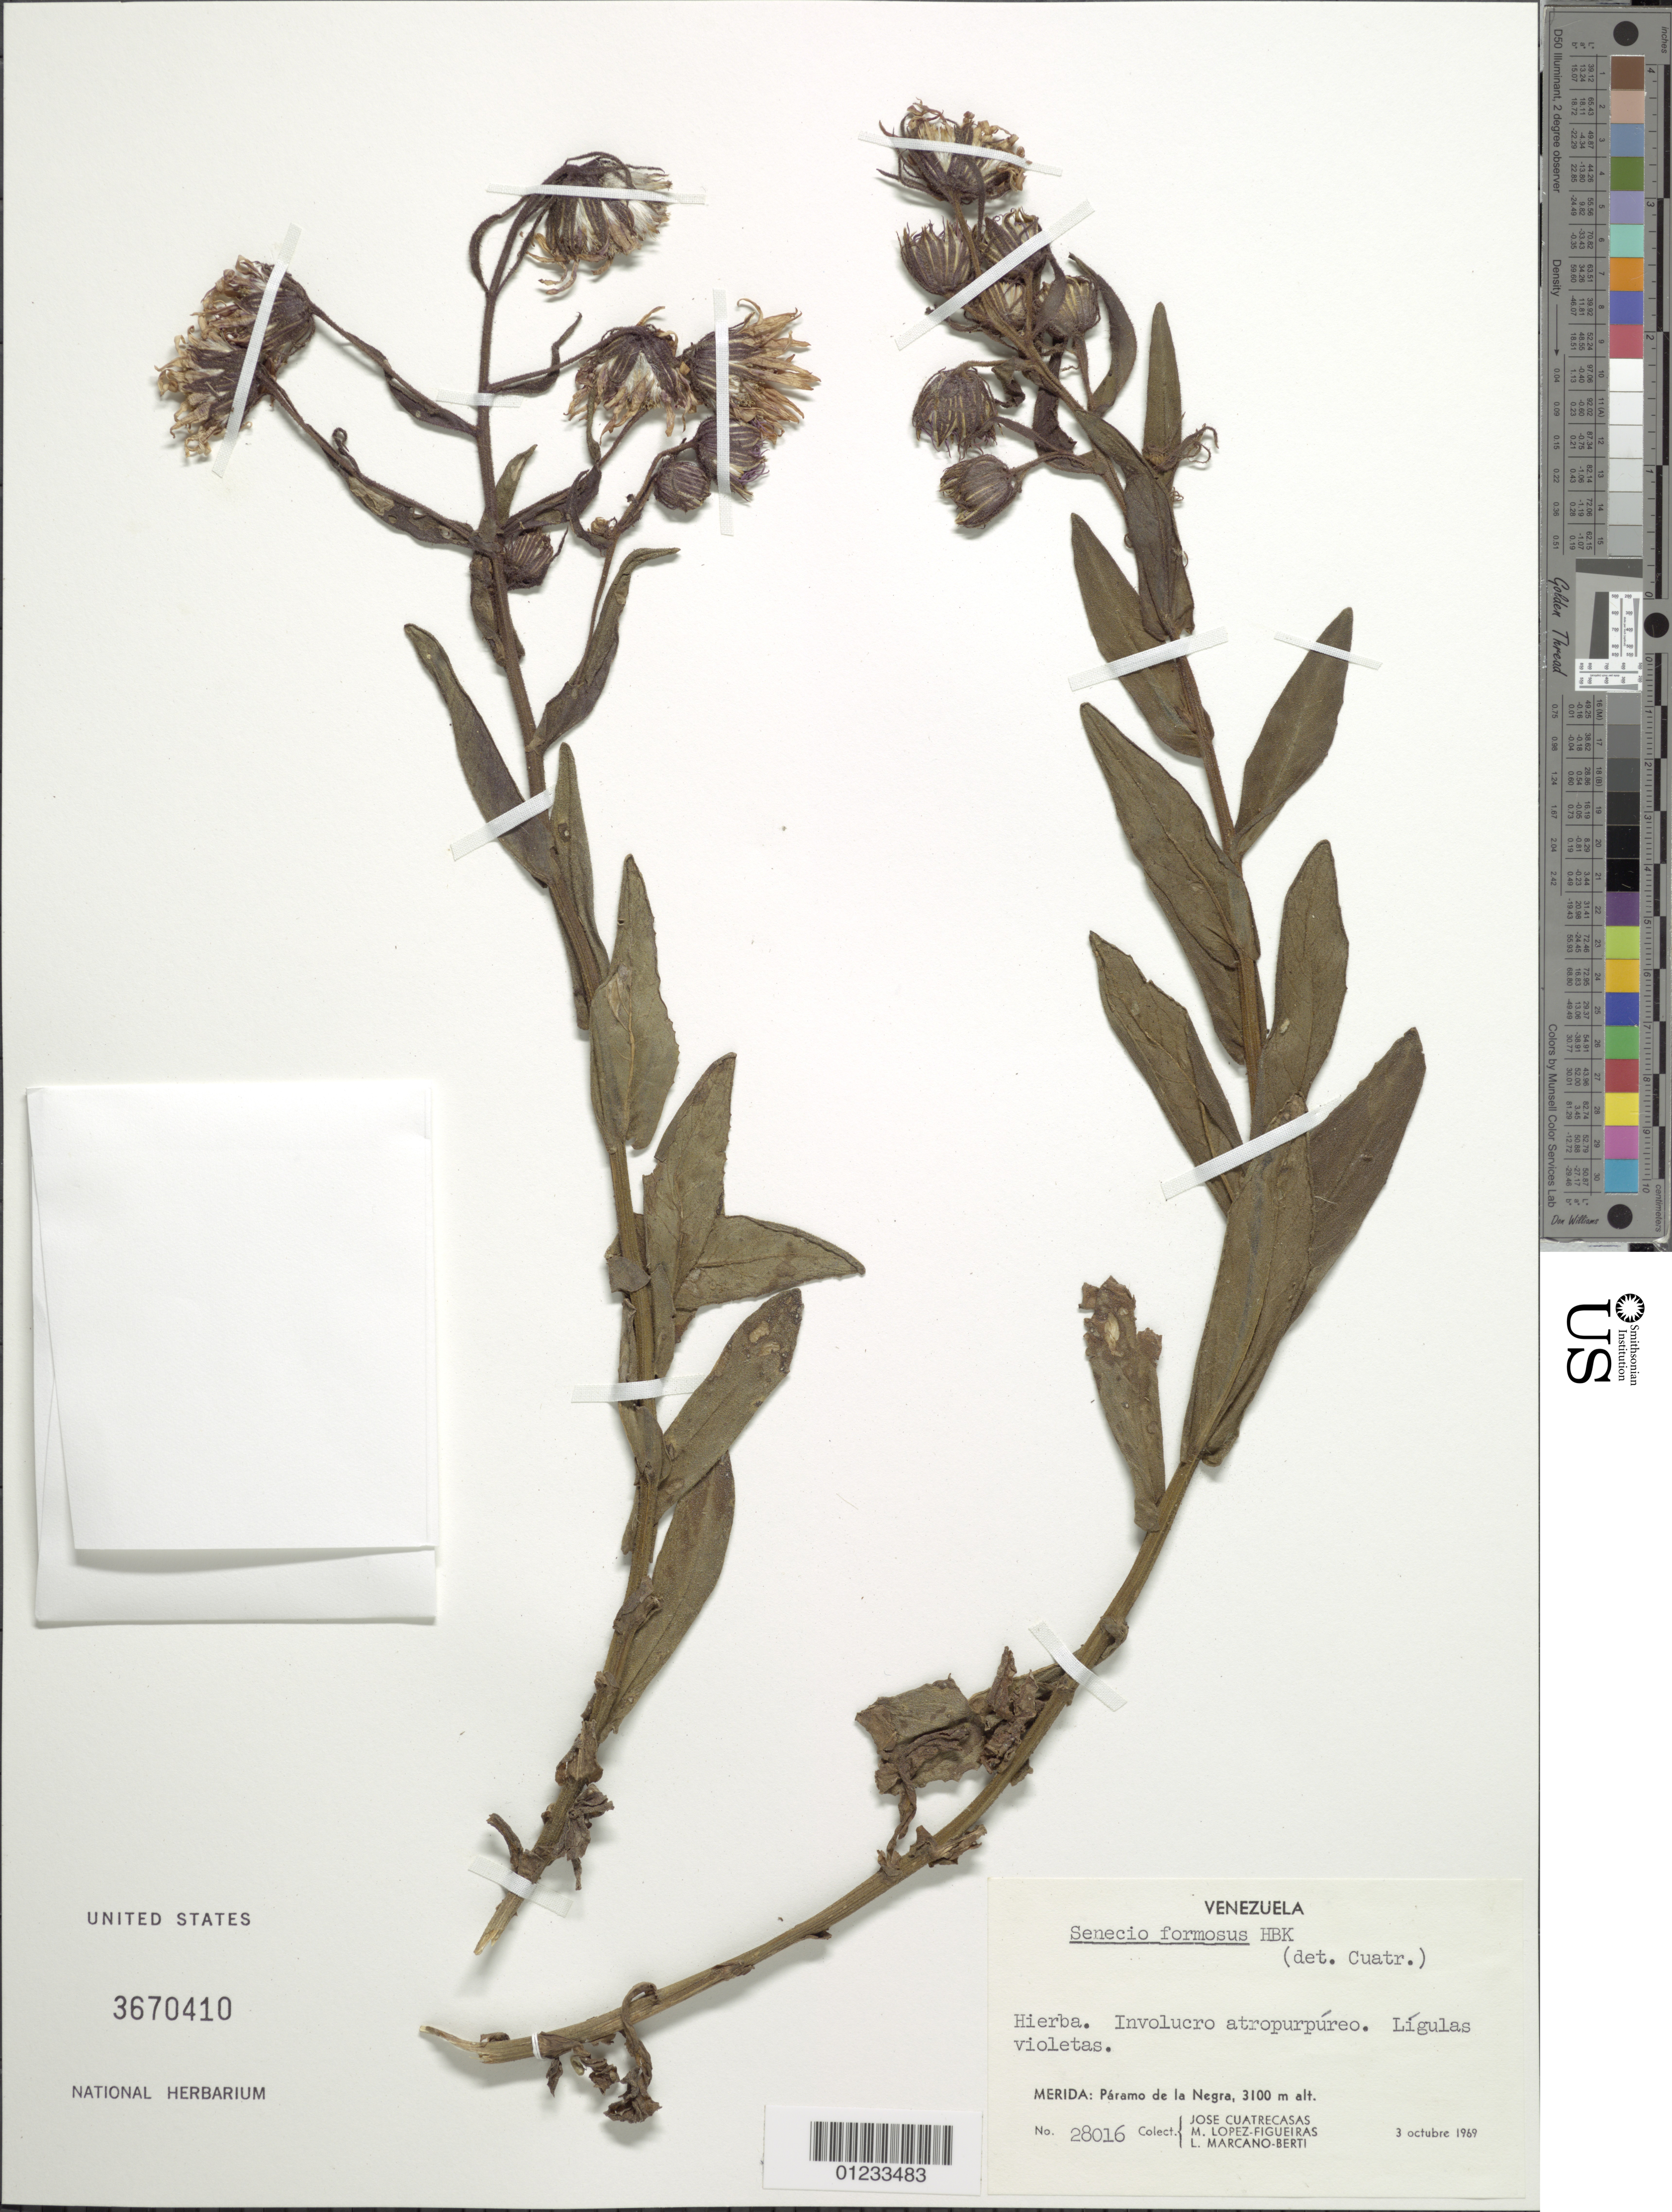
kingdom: Plantae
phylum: Tracheophyta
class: Magnoliopsida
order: Asterales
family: Asteraceae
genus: Senecio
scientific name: Senecio wedglacialis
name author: Cuatrec.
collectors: J. Cuatrecasas, M. López Figueiras & L. Marcano-Berti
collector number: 28016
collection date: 1969-10-03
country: Venezuela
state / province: Mérida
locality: Páramo de la Negra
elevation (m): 3100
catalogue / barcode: US 3670410